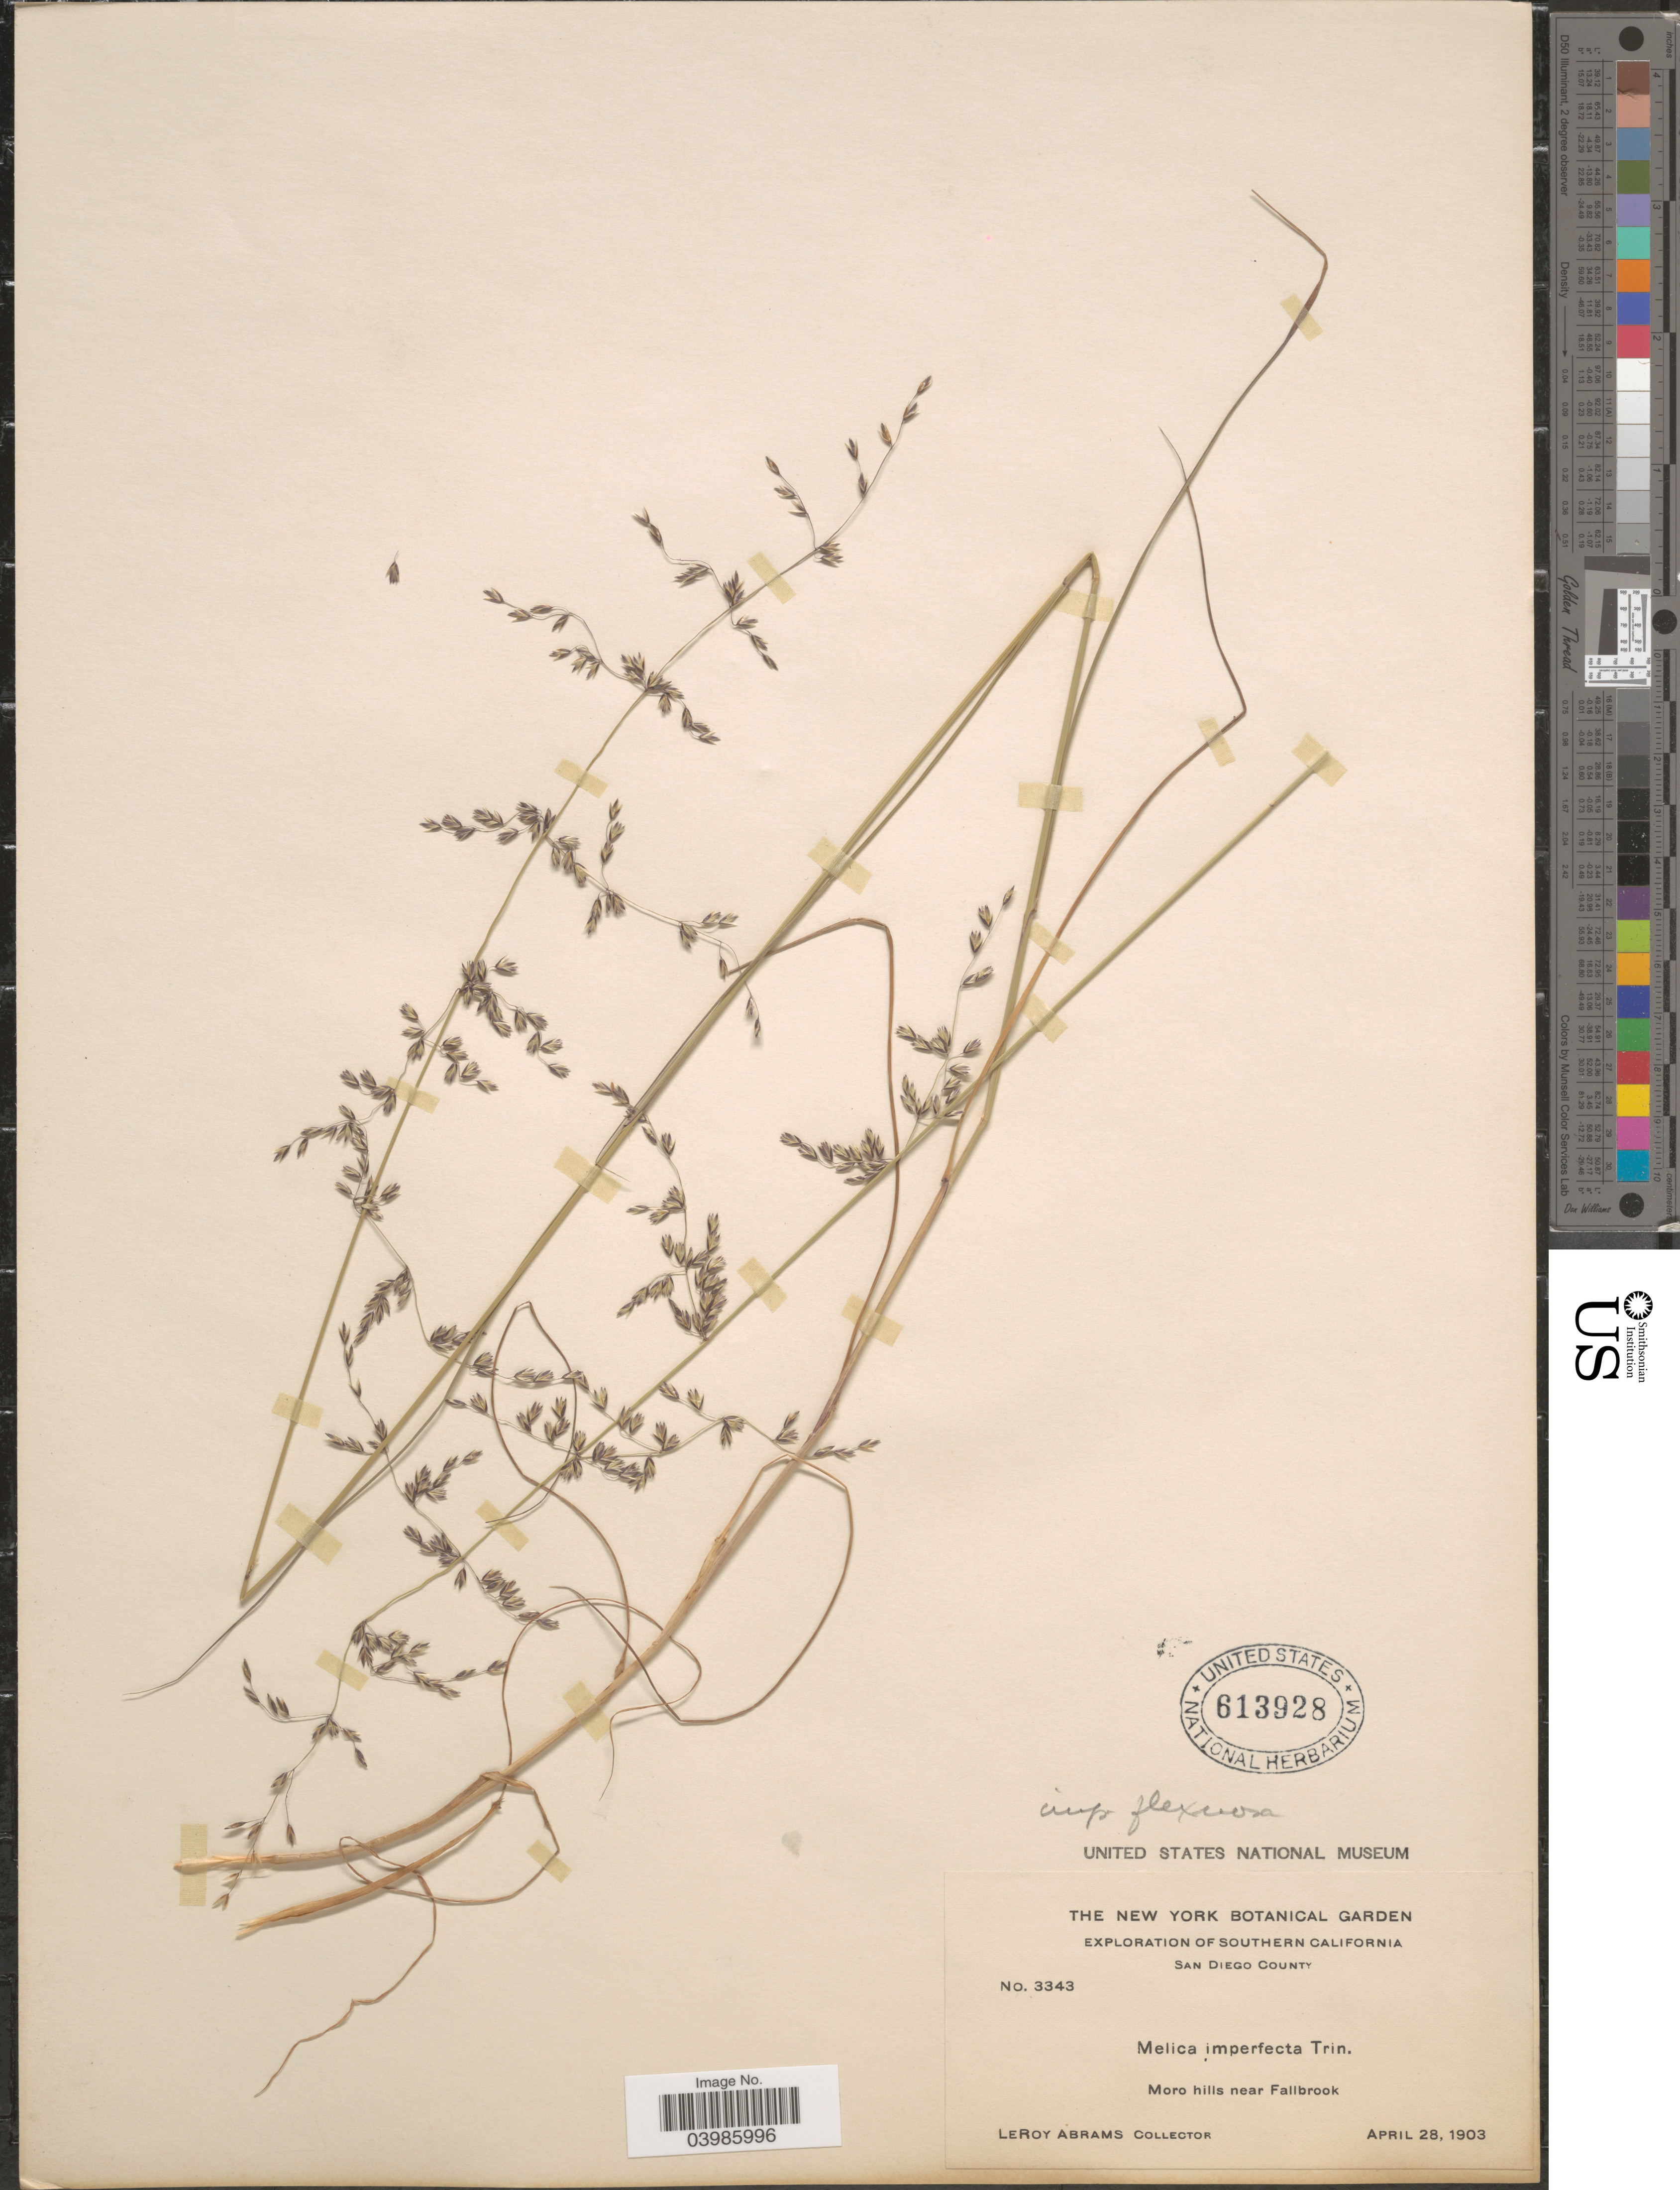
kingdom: Plantae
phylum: Tracheophyta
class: Liliopsida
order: Poales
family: Poaceae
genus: Melica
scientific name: Melica imperfecta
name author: Trin.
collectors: L. Abrams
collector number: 3343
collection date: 1903-04-28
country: United States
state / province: California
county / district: San Diego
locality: Southern California. San Diego County. Moro hills near Fallbrook.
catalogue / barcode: US 613928